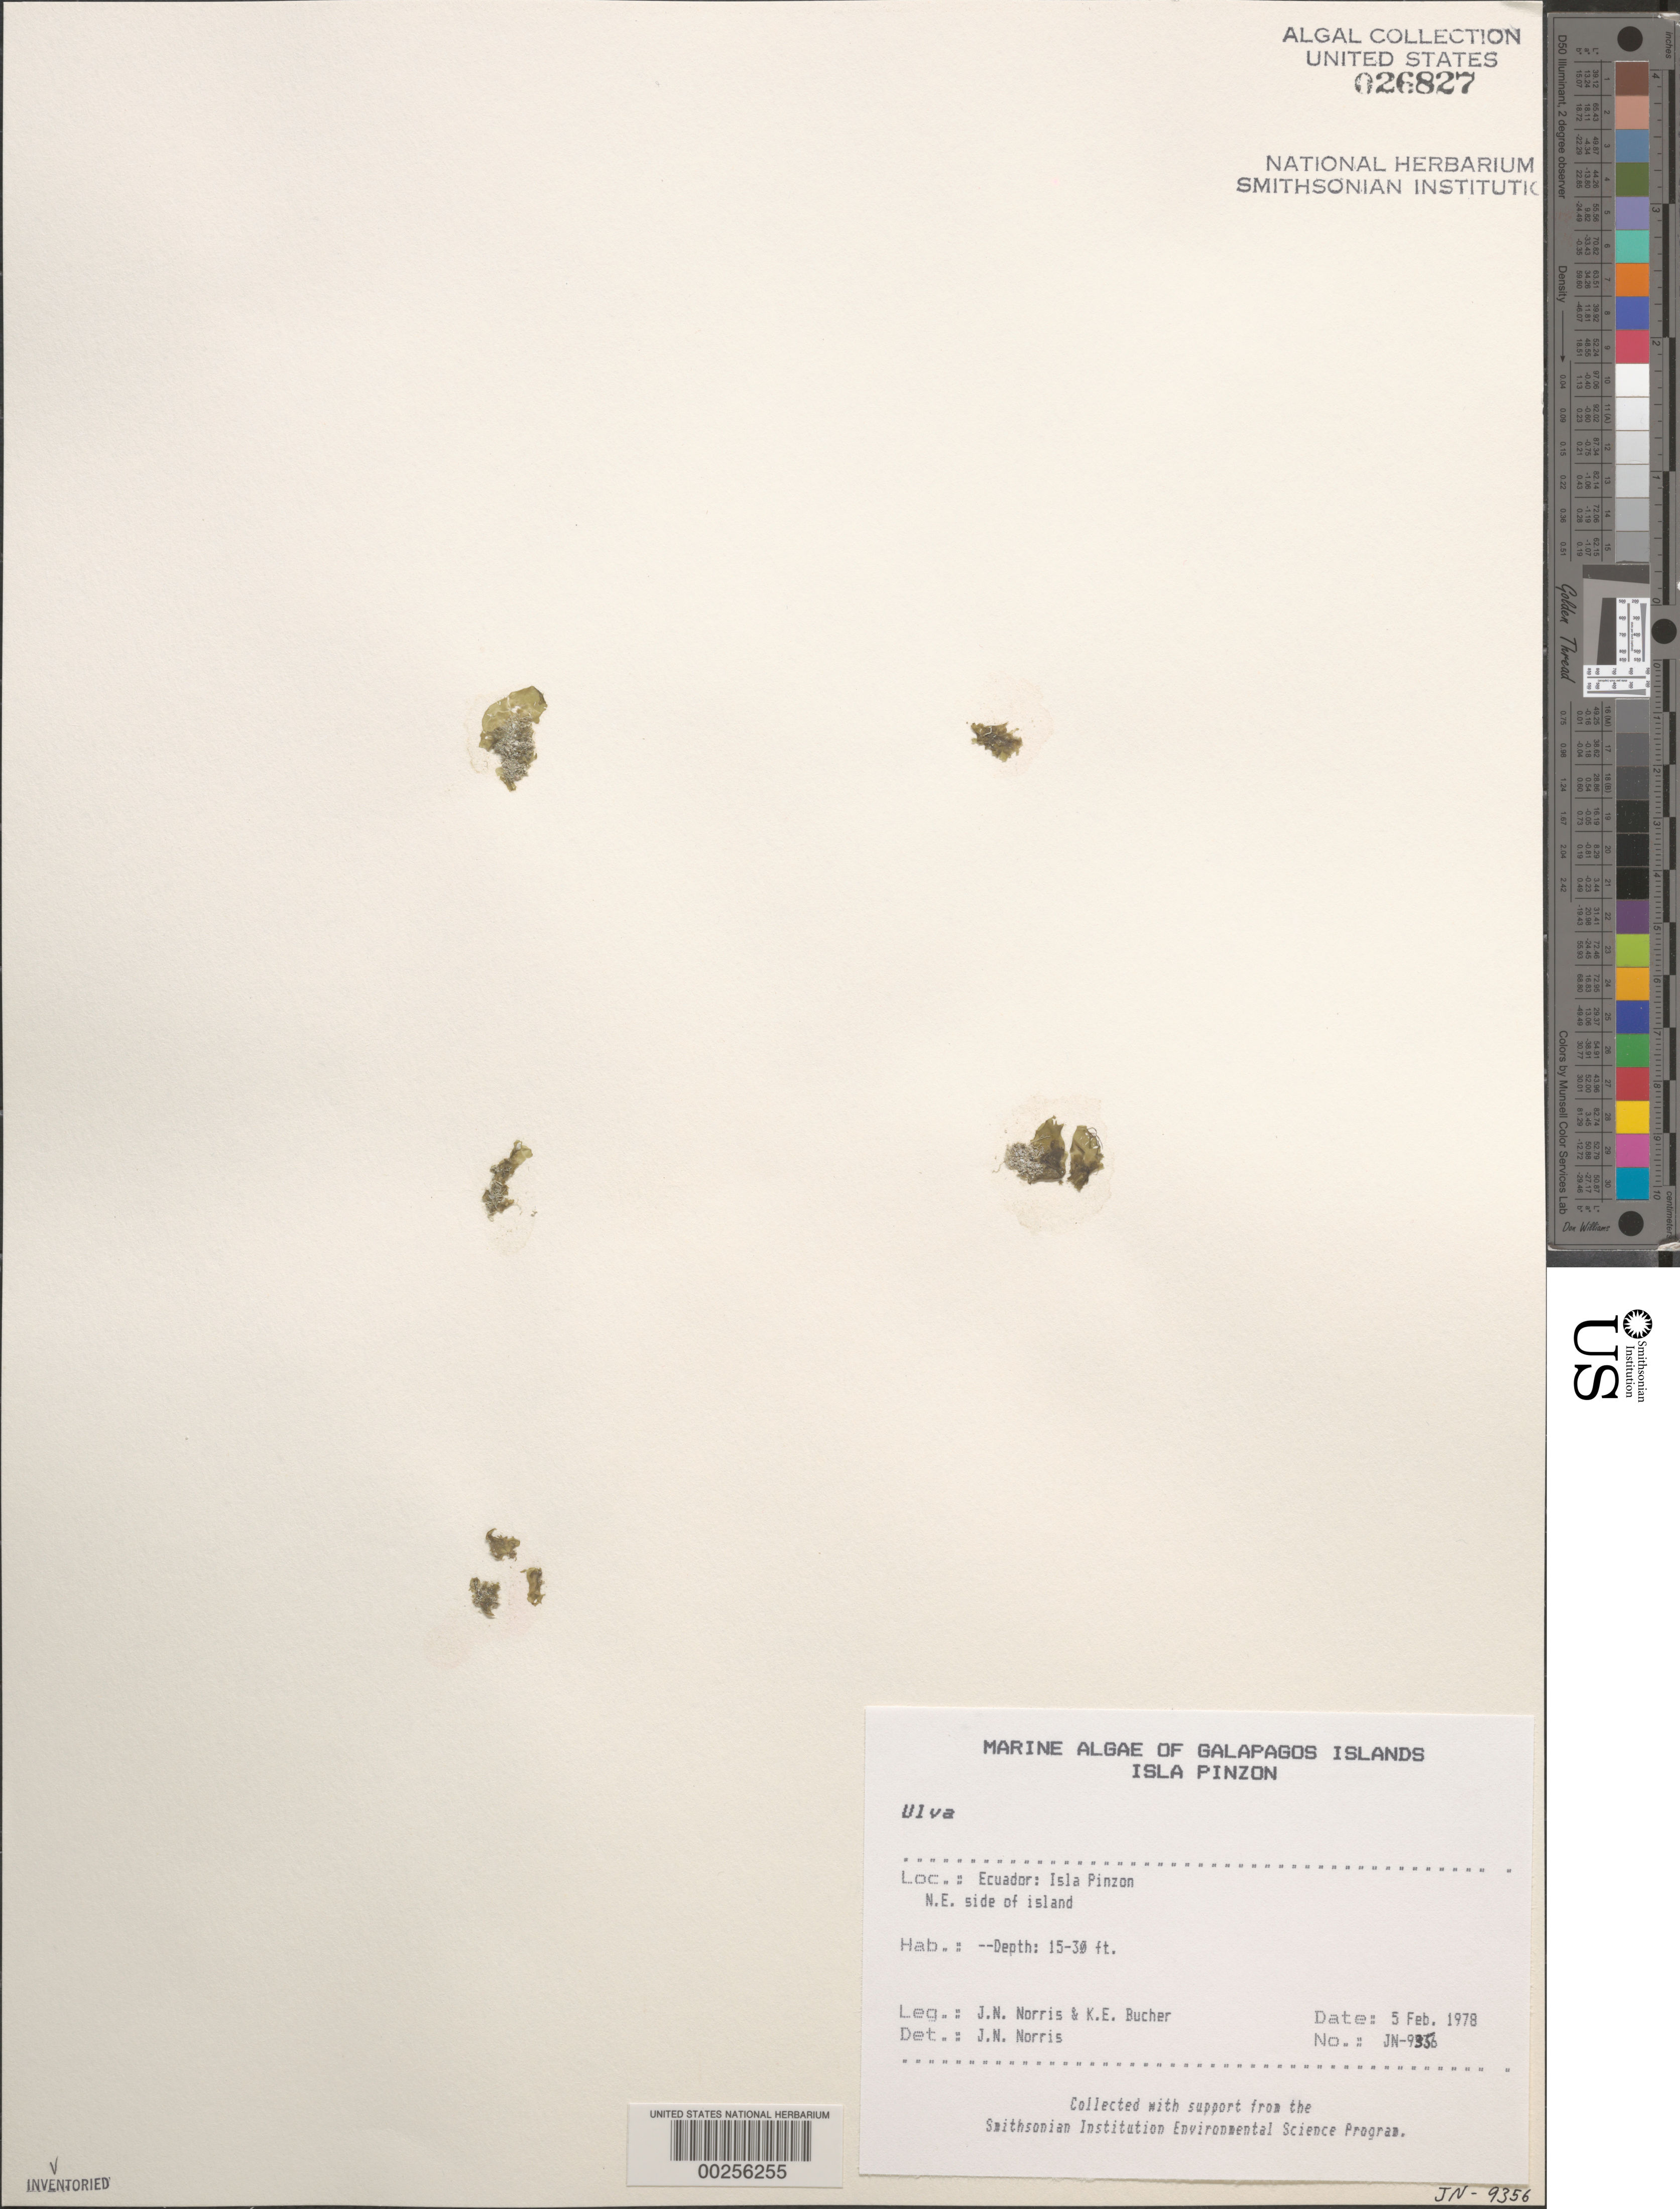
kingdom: Plantae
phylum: Chlorophyta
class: Ulvophyceae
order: Ulvales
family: Ulvaceae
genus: Ulva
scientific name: Ulva sp.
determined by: Norris, James N.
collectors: J. N. Norris & K. E. Bucher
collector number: JN-9356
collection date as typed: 05 Feb 1978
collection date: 1978-02-05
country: Ecuador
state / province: Colón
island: Pinzón [Duncan]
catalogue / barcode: US 26827